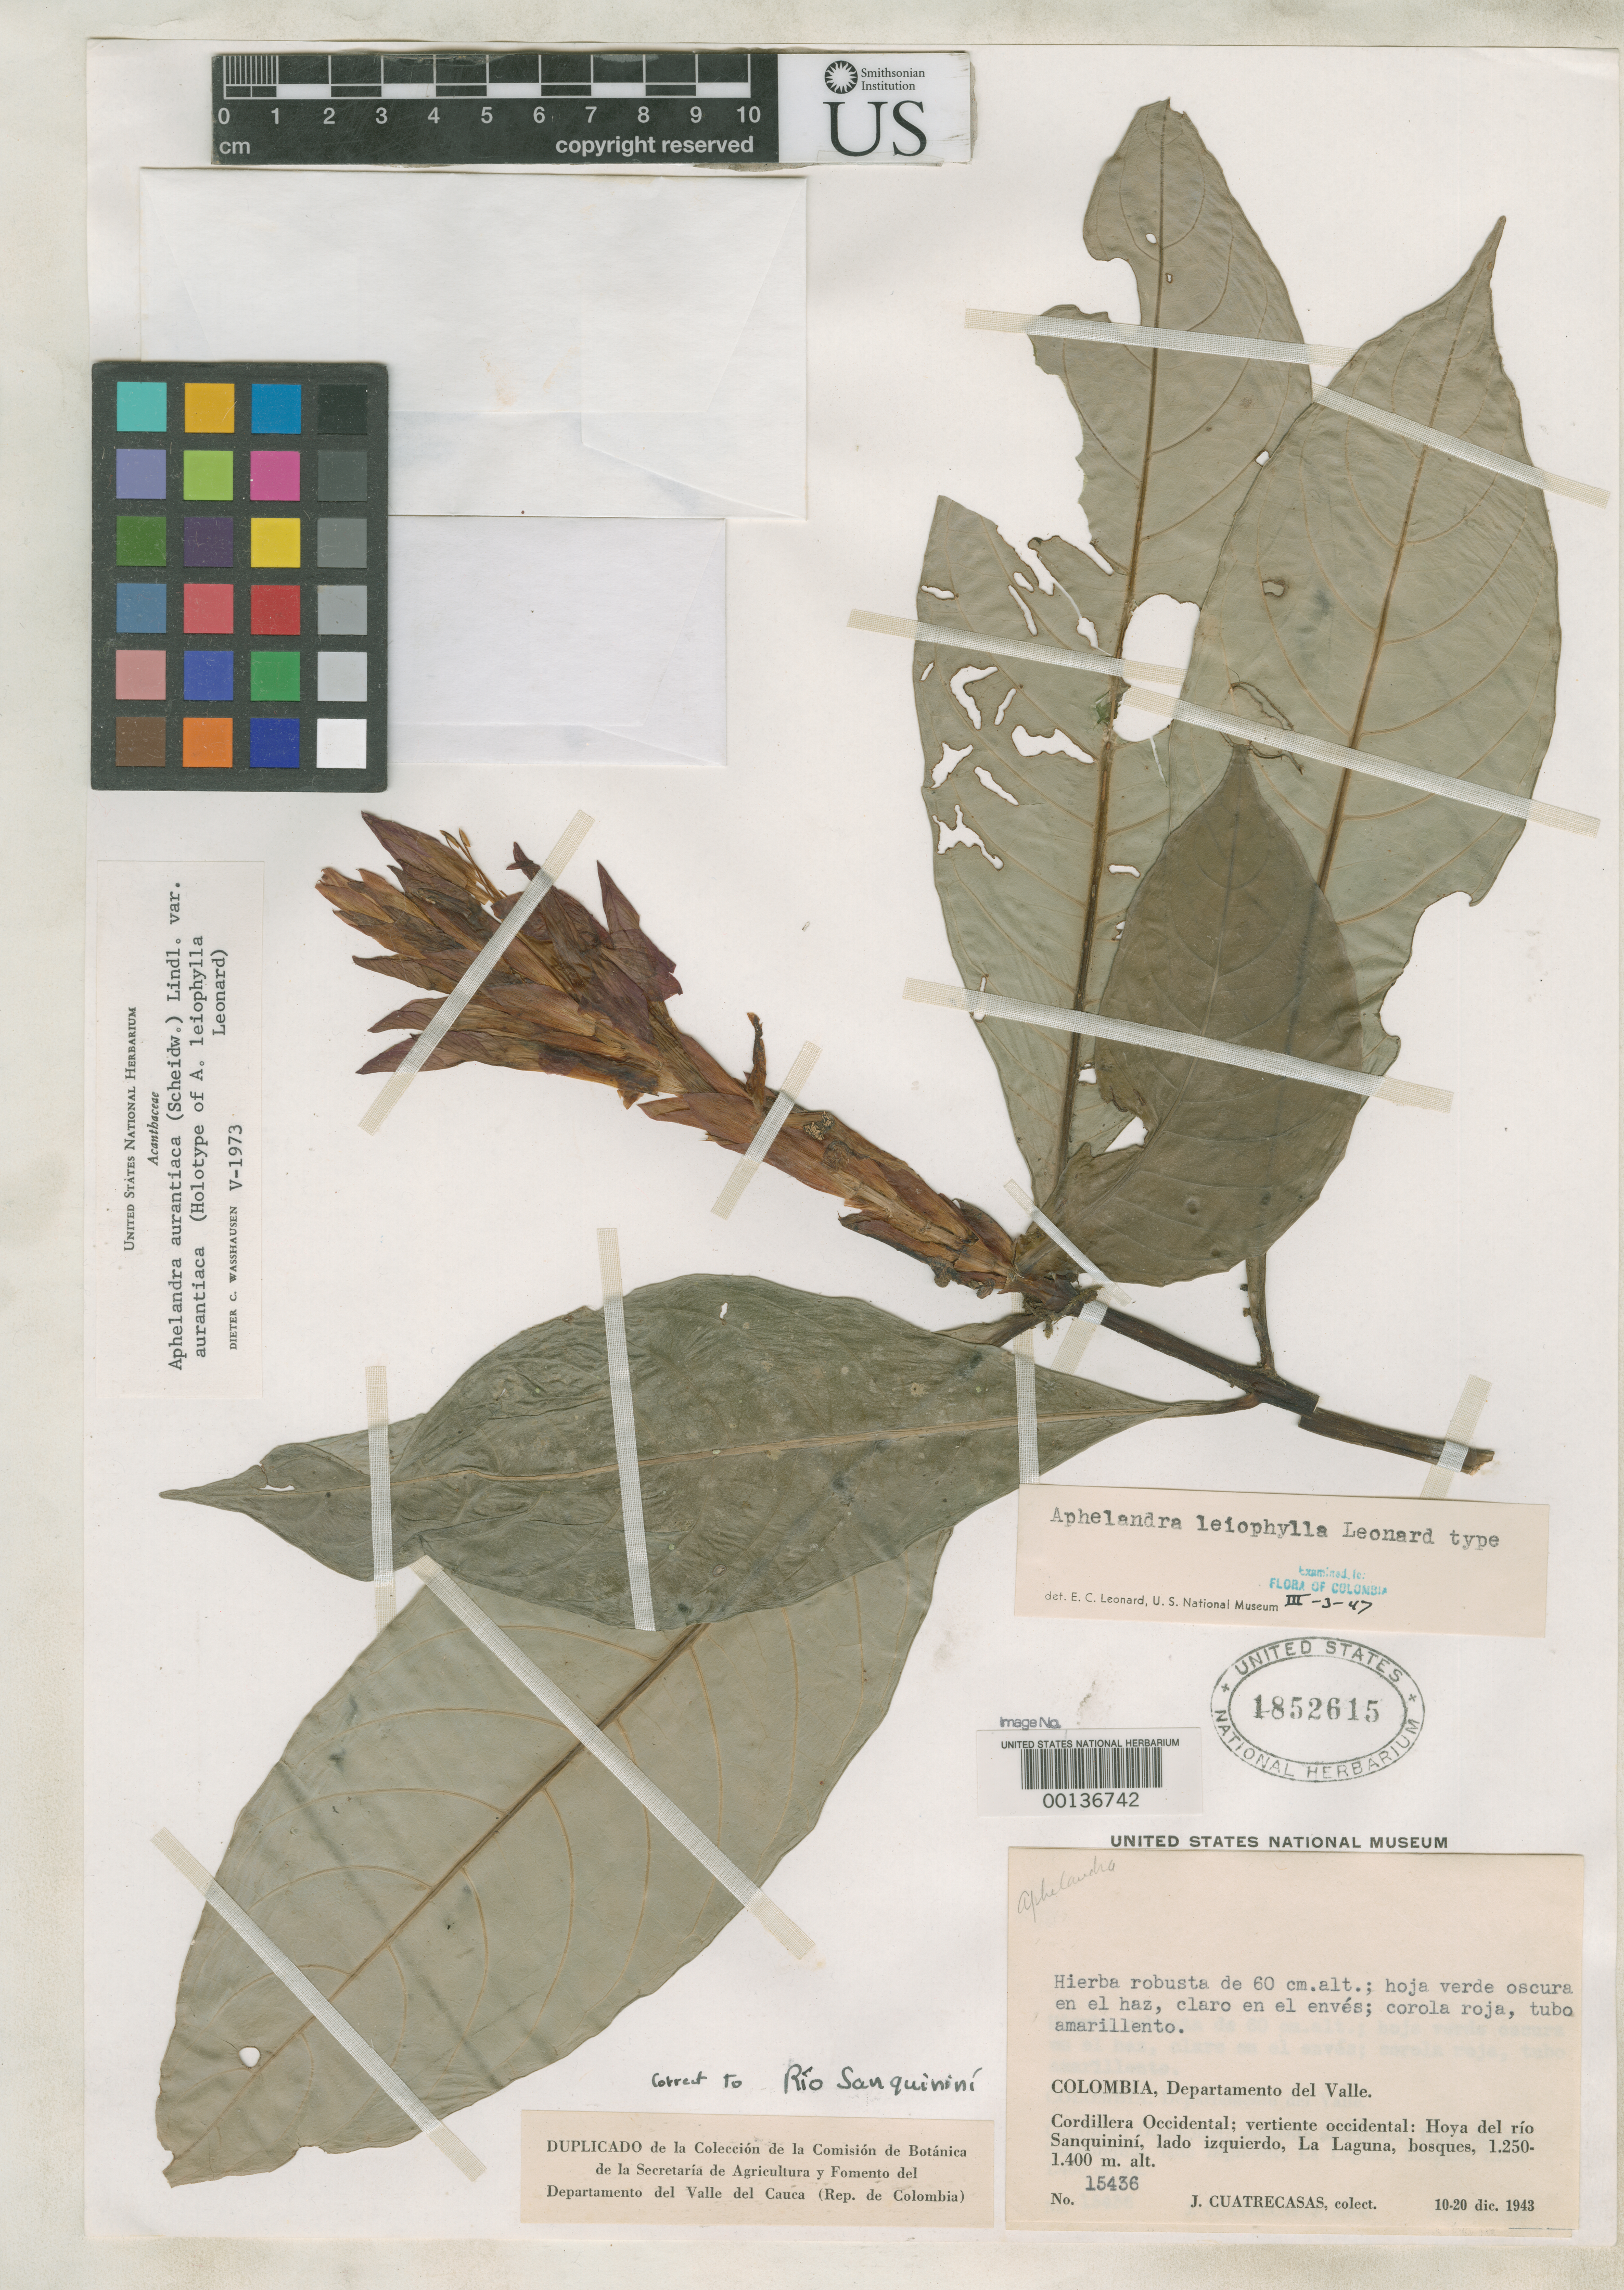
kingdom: Plantae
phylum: Tracheophyta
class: Magnoliopsida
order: Lamiales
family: Acanthaceae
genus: Aphelandra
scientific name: Aphelandra leiophylla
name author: Leonard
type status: Holotype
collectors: J. Cuatrecasas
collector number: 15436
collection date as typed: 10 Dec 1943 to 20 Dec 1943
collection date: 1943-12-10/1943-12-20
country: Colombia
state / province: Valle del Cauca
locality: Rio Sanguinini, La Laguna.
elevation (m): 1250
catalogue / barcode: US 1852615